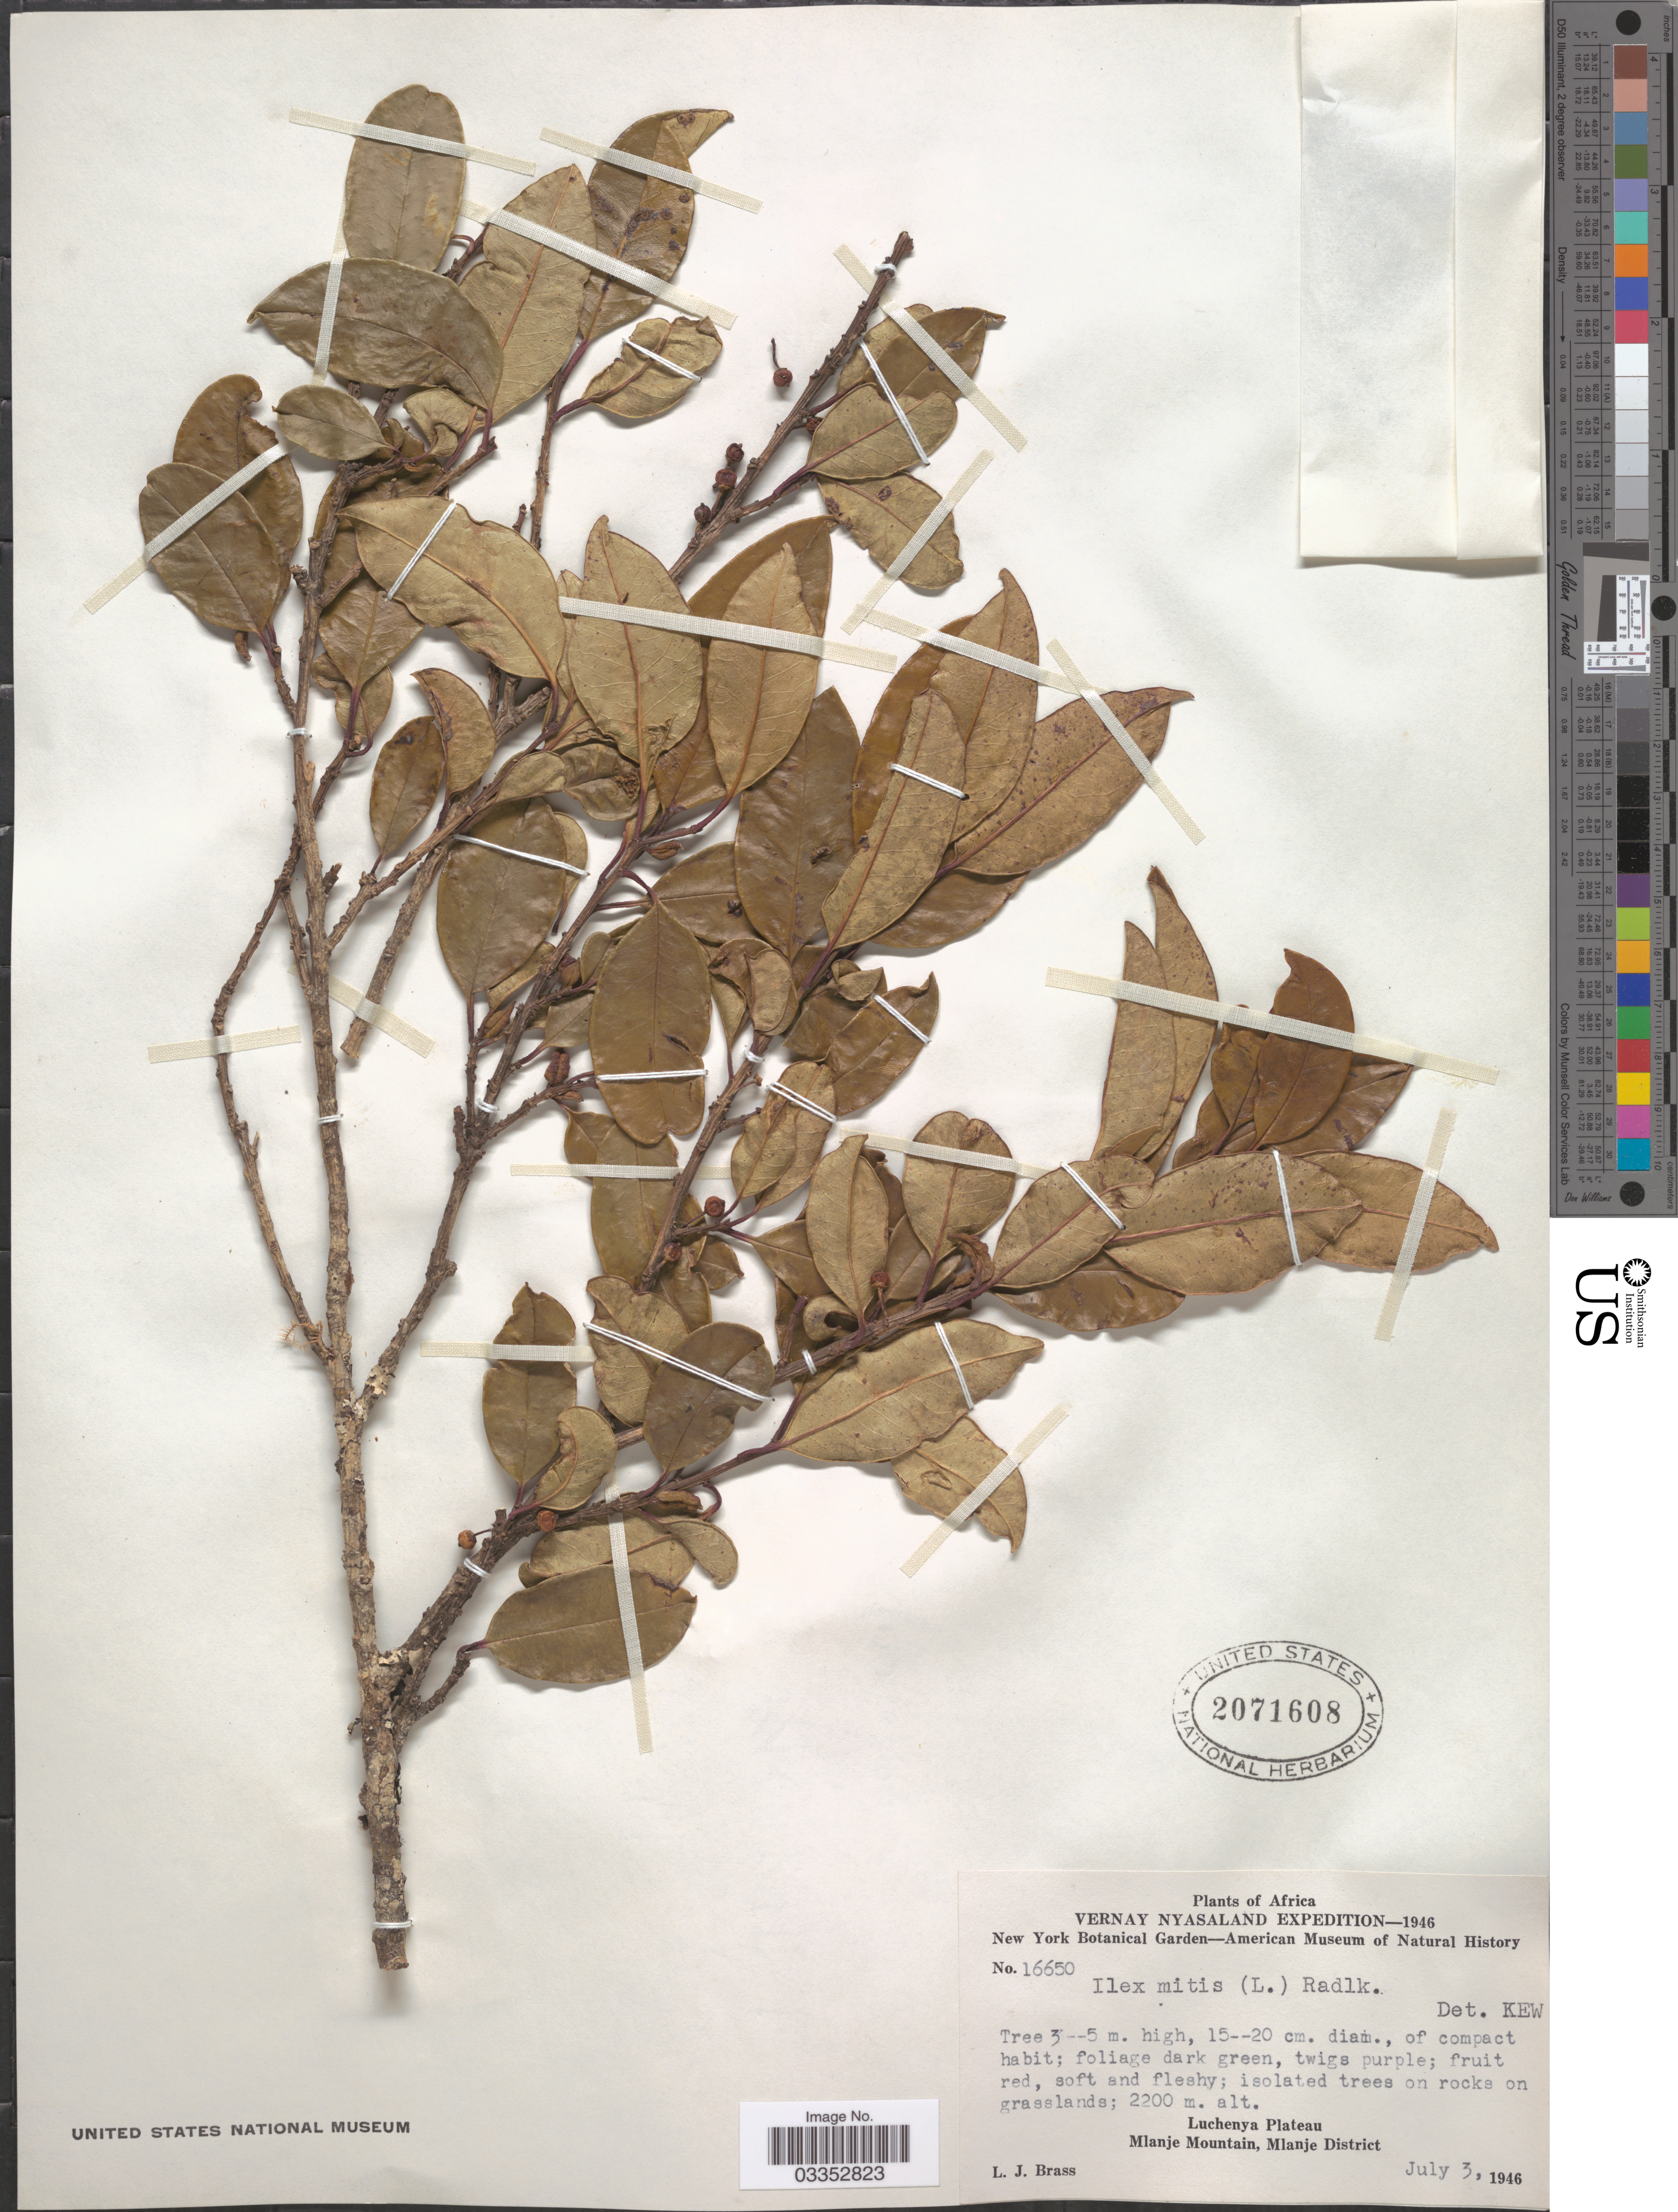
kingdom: Plantae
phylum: Tracheophyta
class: Magnoliopsida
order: Aquifoliales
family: Aquifoliaceae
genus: Ilex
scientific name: Ilex mitis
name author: (L.) Radlk.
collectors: L. J. Brass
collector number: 16650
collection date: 1946-07-03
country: Malawi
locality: Vernay Nyasaland, Luchenya Plateau, Mlanje Mountain, Mlanje District.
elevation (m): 2200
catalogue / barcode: US 2071608